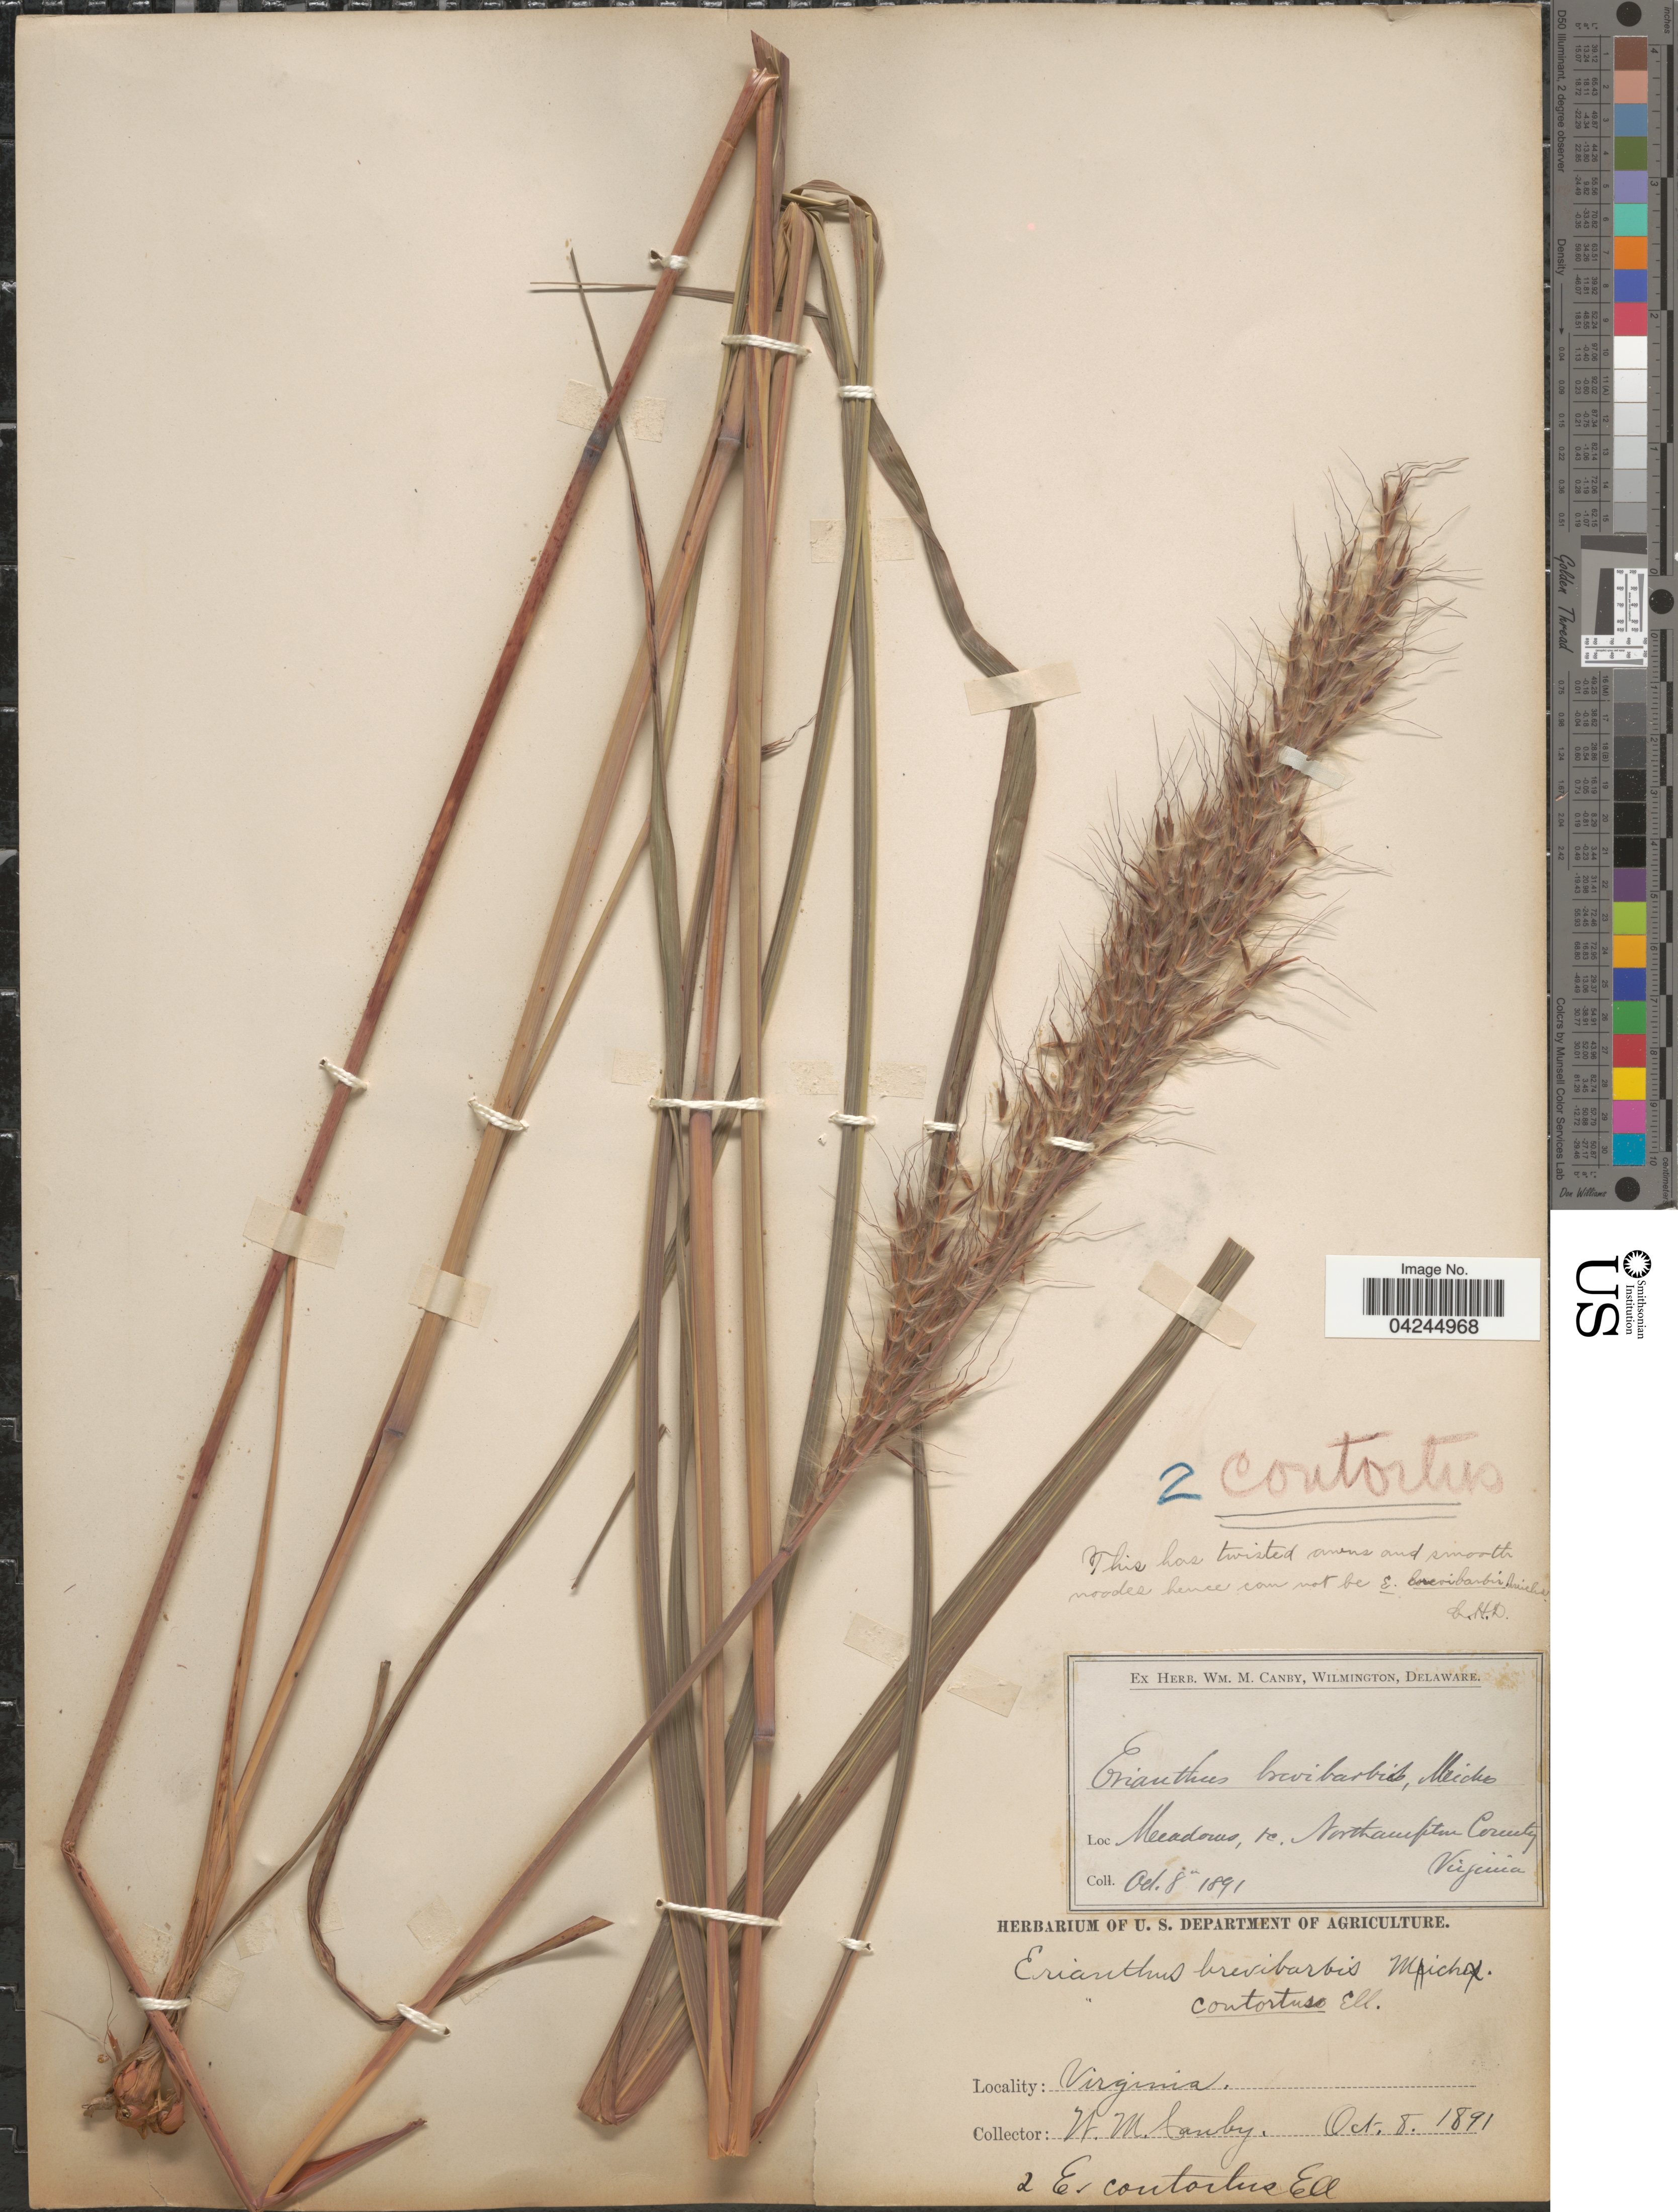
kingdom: Plantae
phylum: Tracheophyta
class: Liliopsida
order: Poales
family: Poaceae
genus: Erianthus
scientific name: Erianthus brevibarbis var. contortus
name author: (Elliott) D.B. Ward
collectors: W. M. Canby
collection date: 1891-10-08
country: United States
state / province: Virginia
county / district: Northampton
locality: Northampton County.